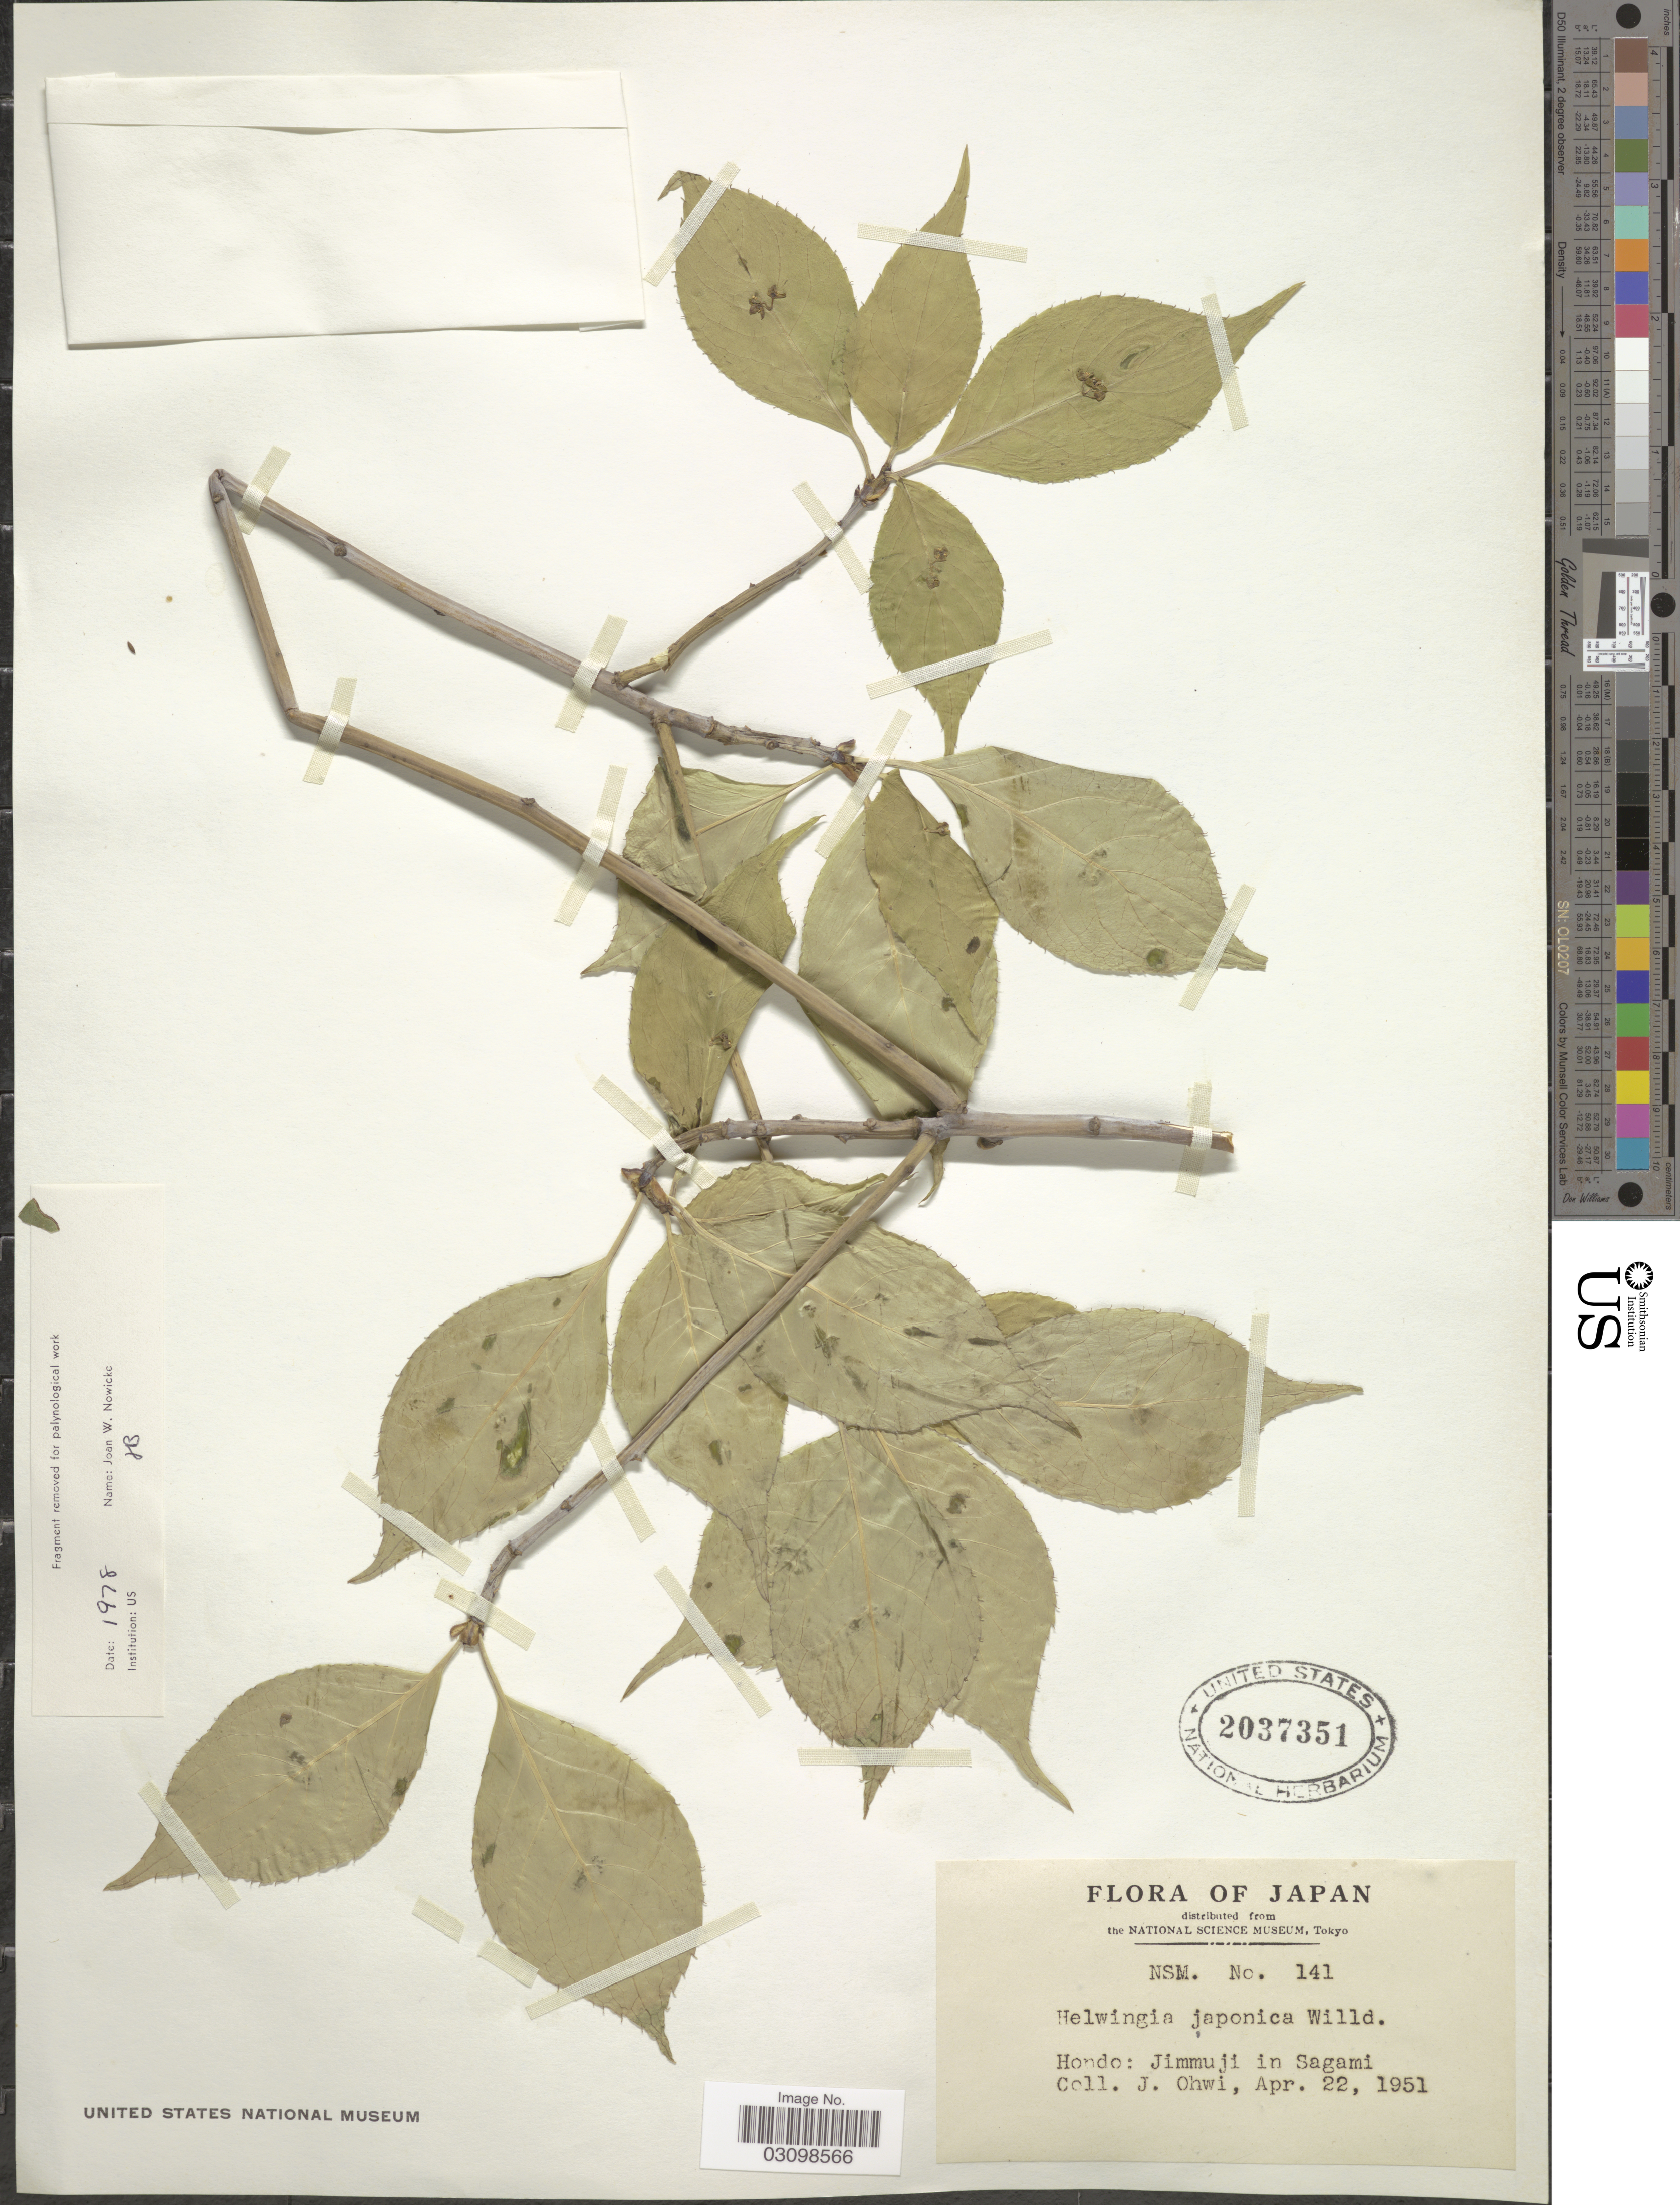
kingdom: Plantae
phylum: Tracheophyta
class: Magnoliopsida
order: Aquifoliales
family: Helwingiaceae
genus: Helwingia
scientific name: Helwingia japonica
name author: (Thunb.) Dietr.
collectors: J. Ohwi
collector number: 141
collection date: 1951-04-22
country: Japan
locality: Hondo: Jimmuji in Sagami.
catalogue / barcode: US 2037351